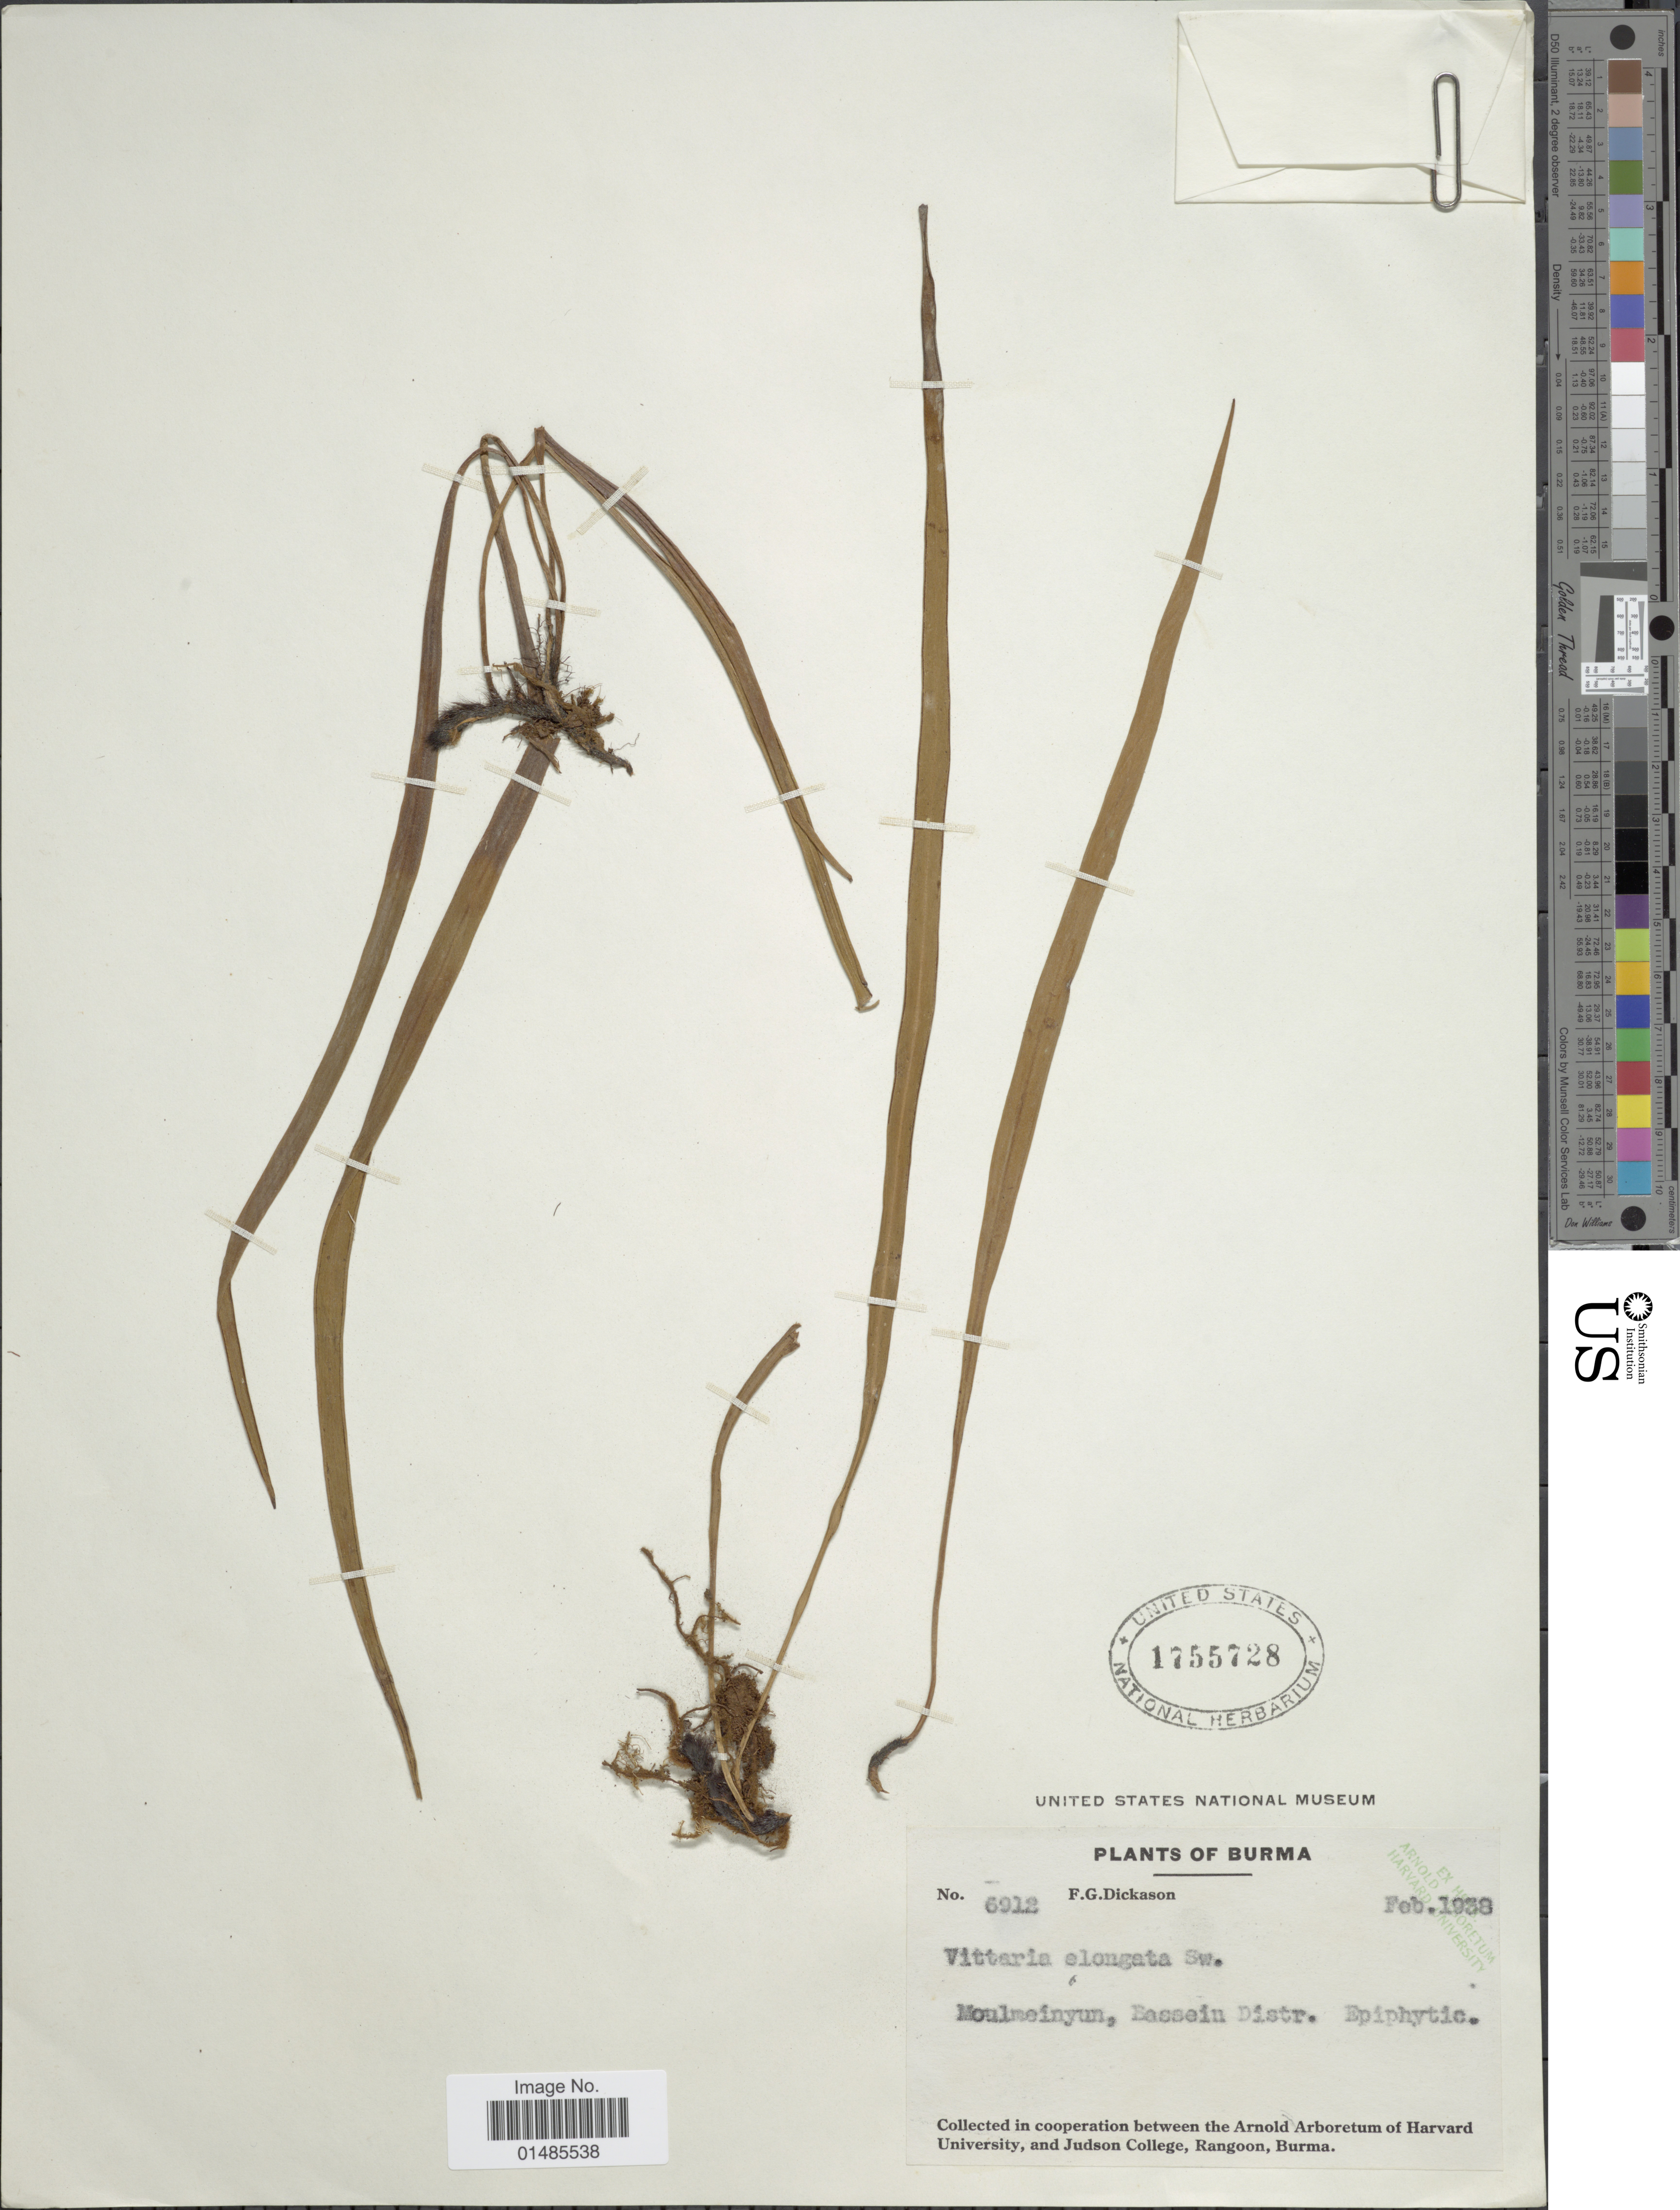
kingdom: Plantae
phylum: Tracheophyta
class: Polypodiopsida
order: Polypodiales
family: Pteridaceae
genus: Haplopteris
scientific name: Haplopteris elongata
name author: (Sw.) Crane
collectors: F. Dickason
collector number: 6912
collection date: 1938-02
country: Myanmar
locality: Moulmeinyun, Bassein Distr. [interpreted]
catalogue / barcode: US 1755728